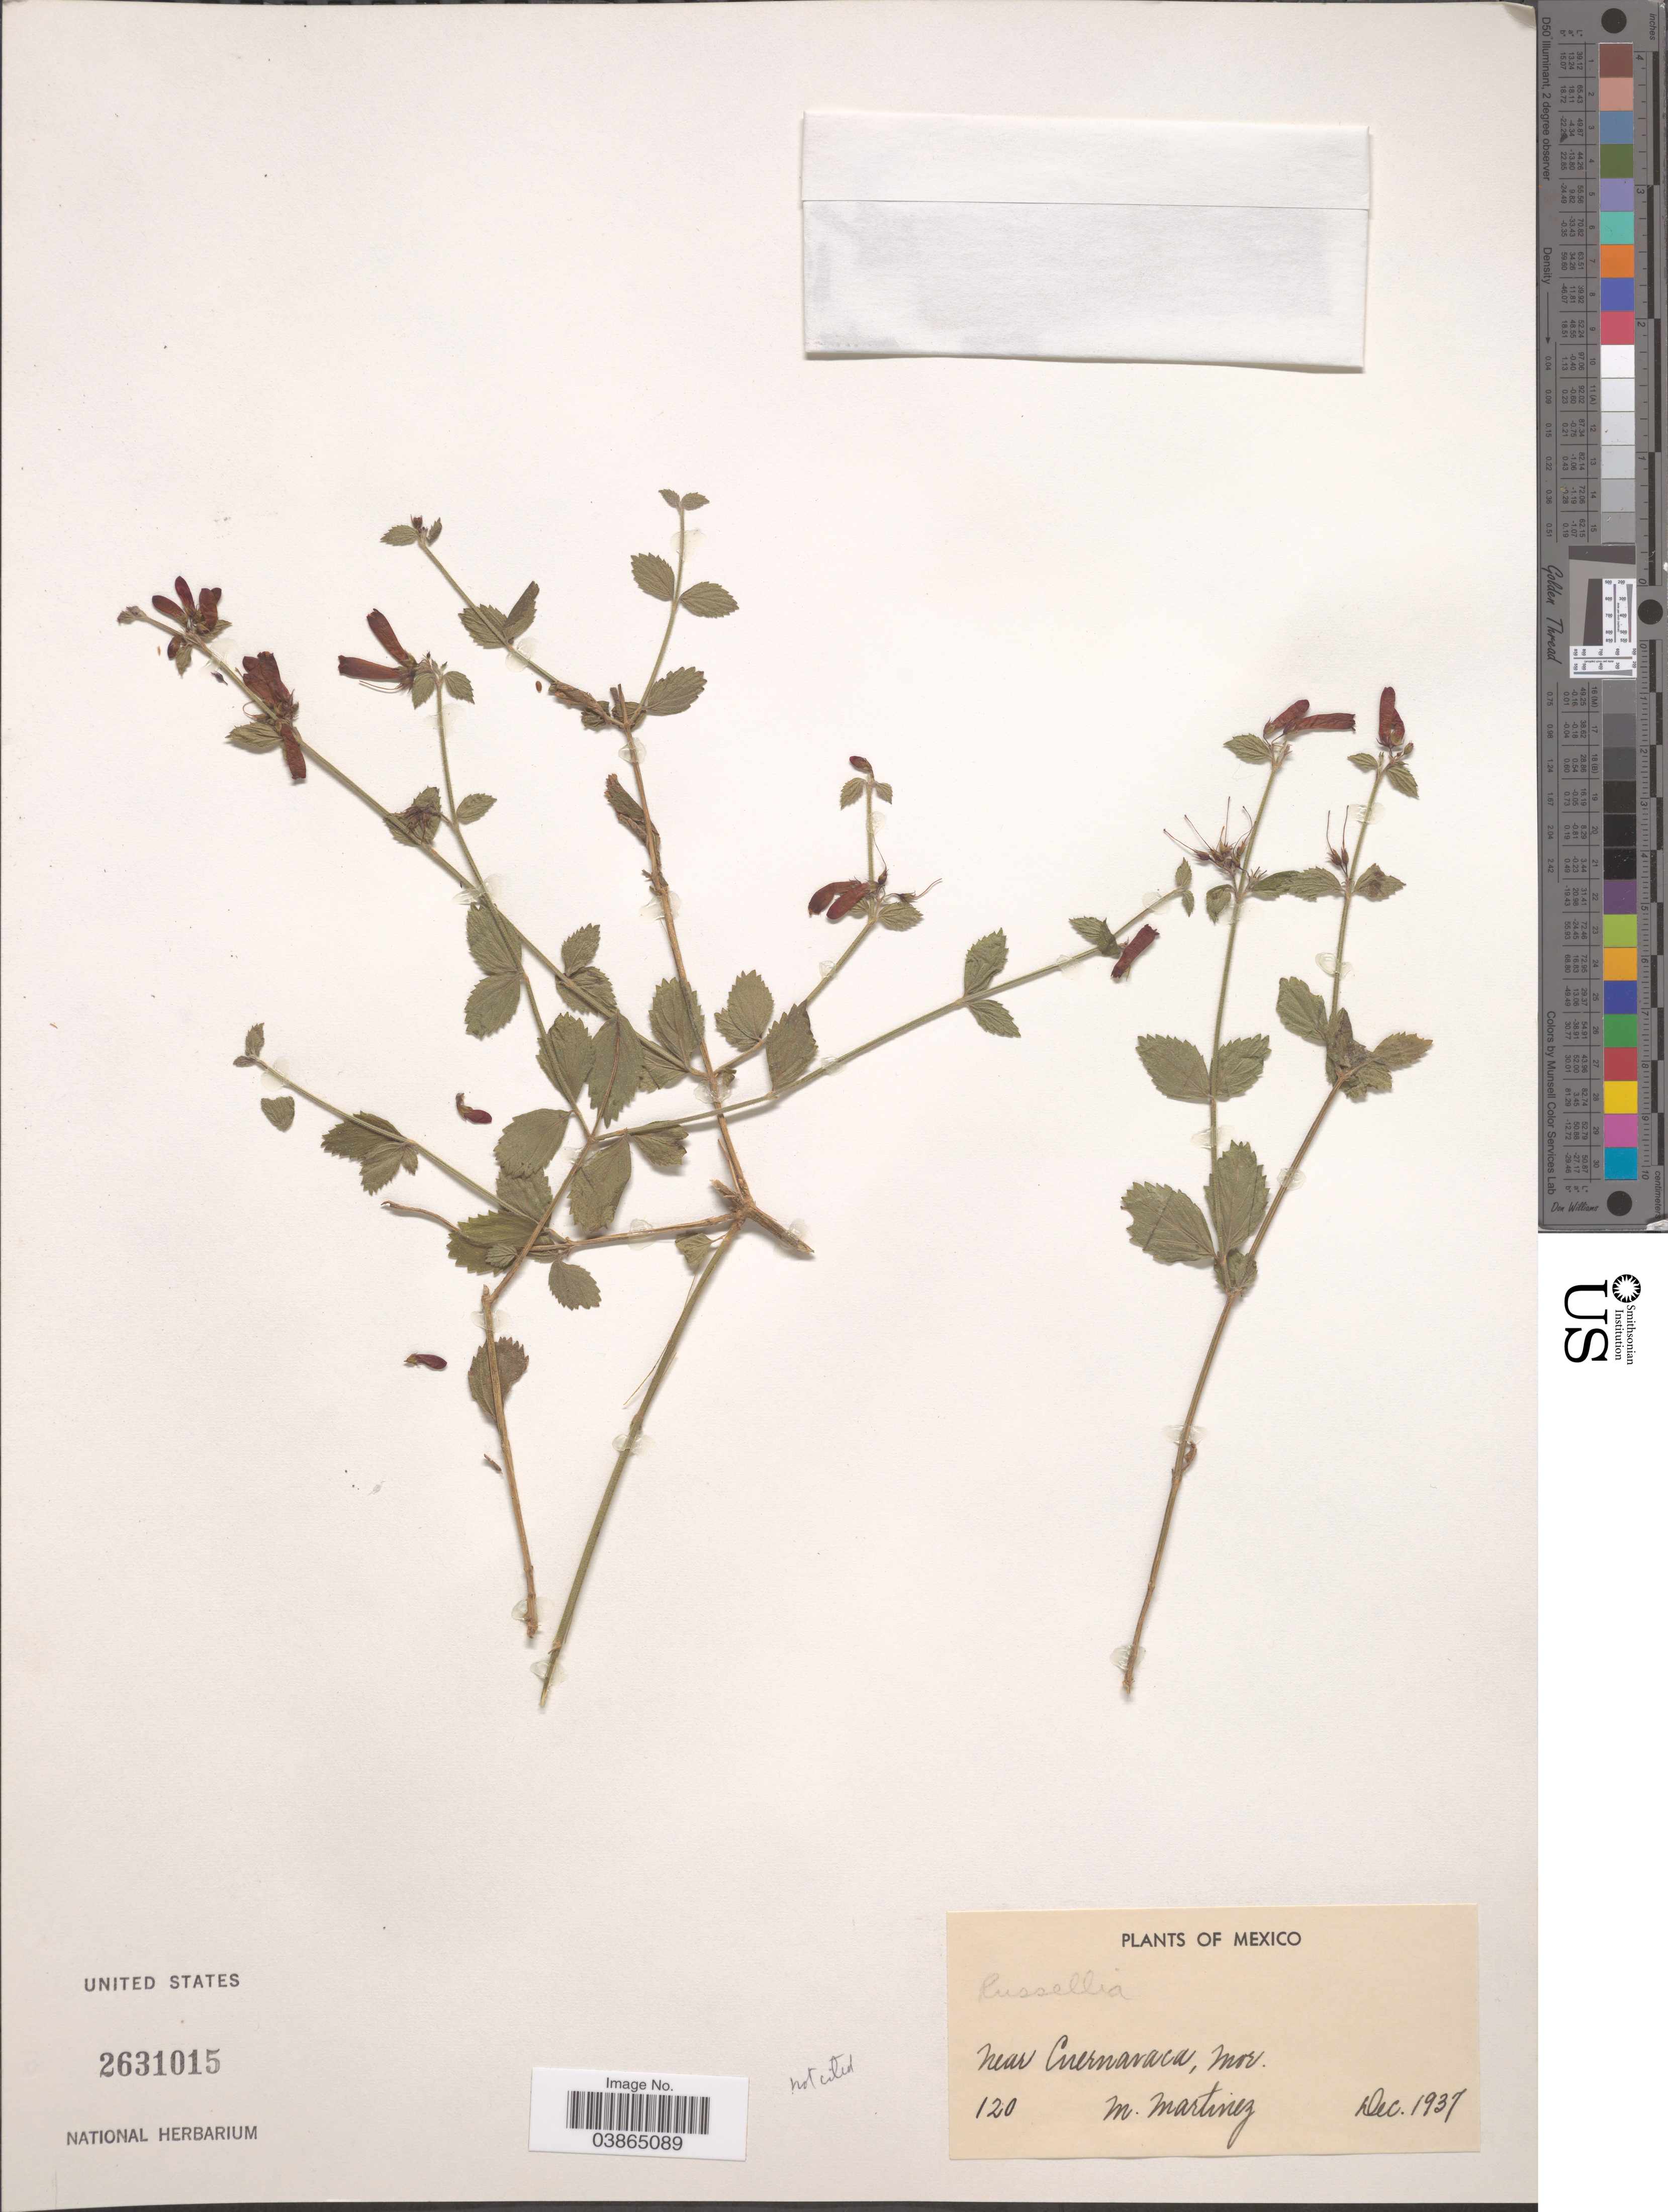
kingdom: Plantae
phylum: Tracheophyta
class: Magnoliopsida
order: Lamiales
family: Plantaginaceae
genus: Russelia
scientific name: Russelia sp.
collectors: M. Martínez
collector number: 120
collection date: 1937-12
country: Mexico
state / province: Morelos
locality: Near Cuernavaca.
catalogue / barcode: US 2631015